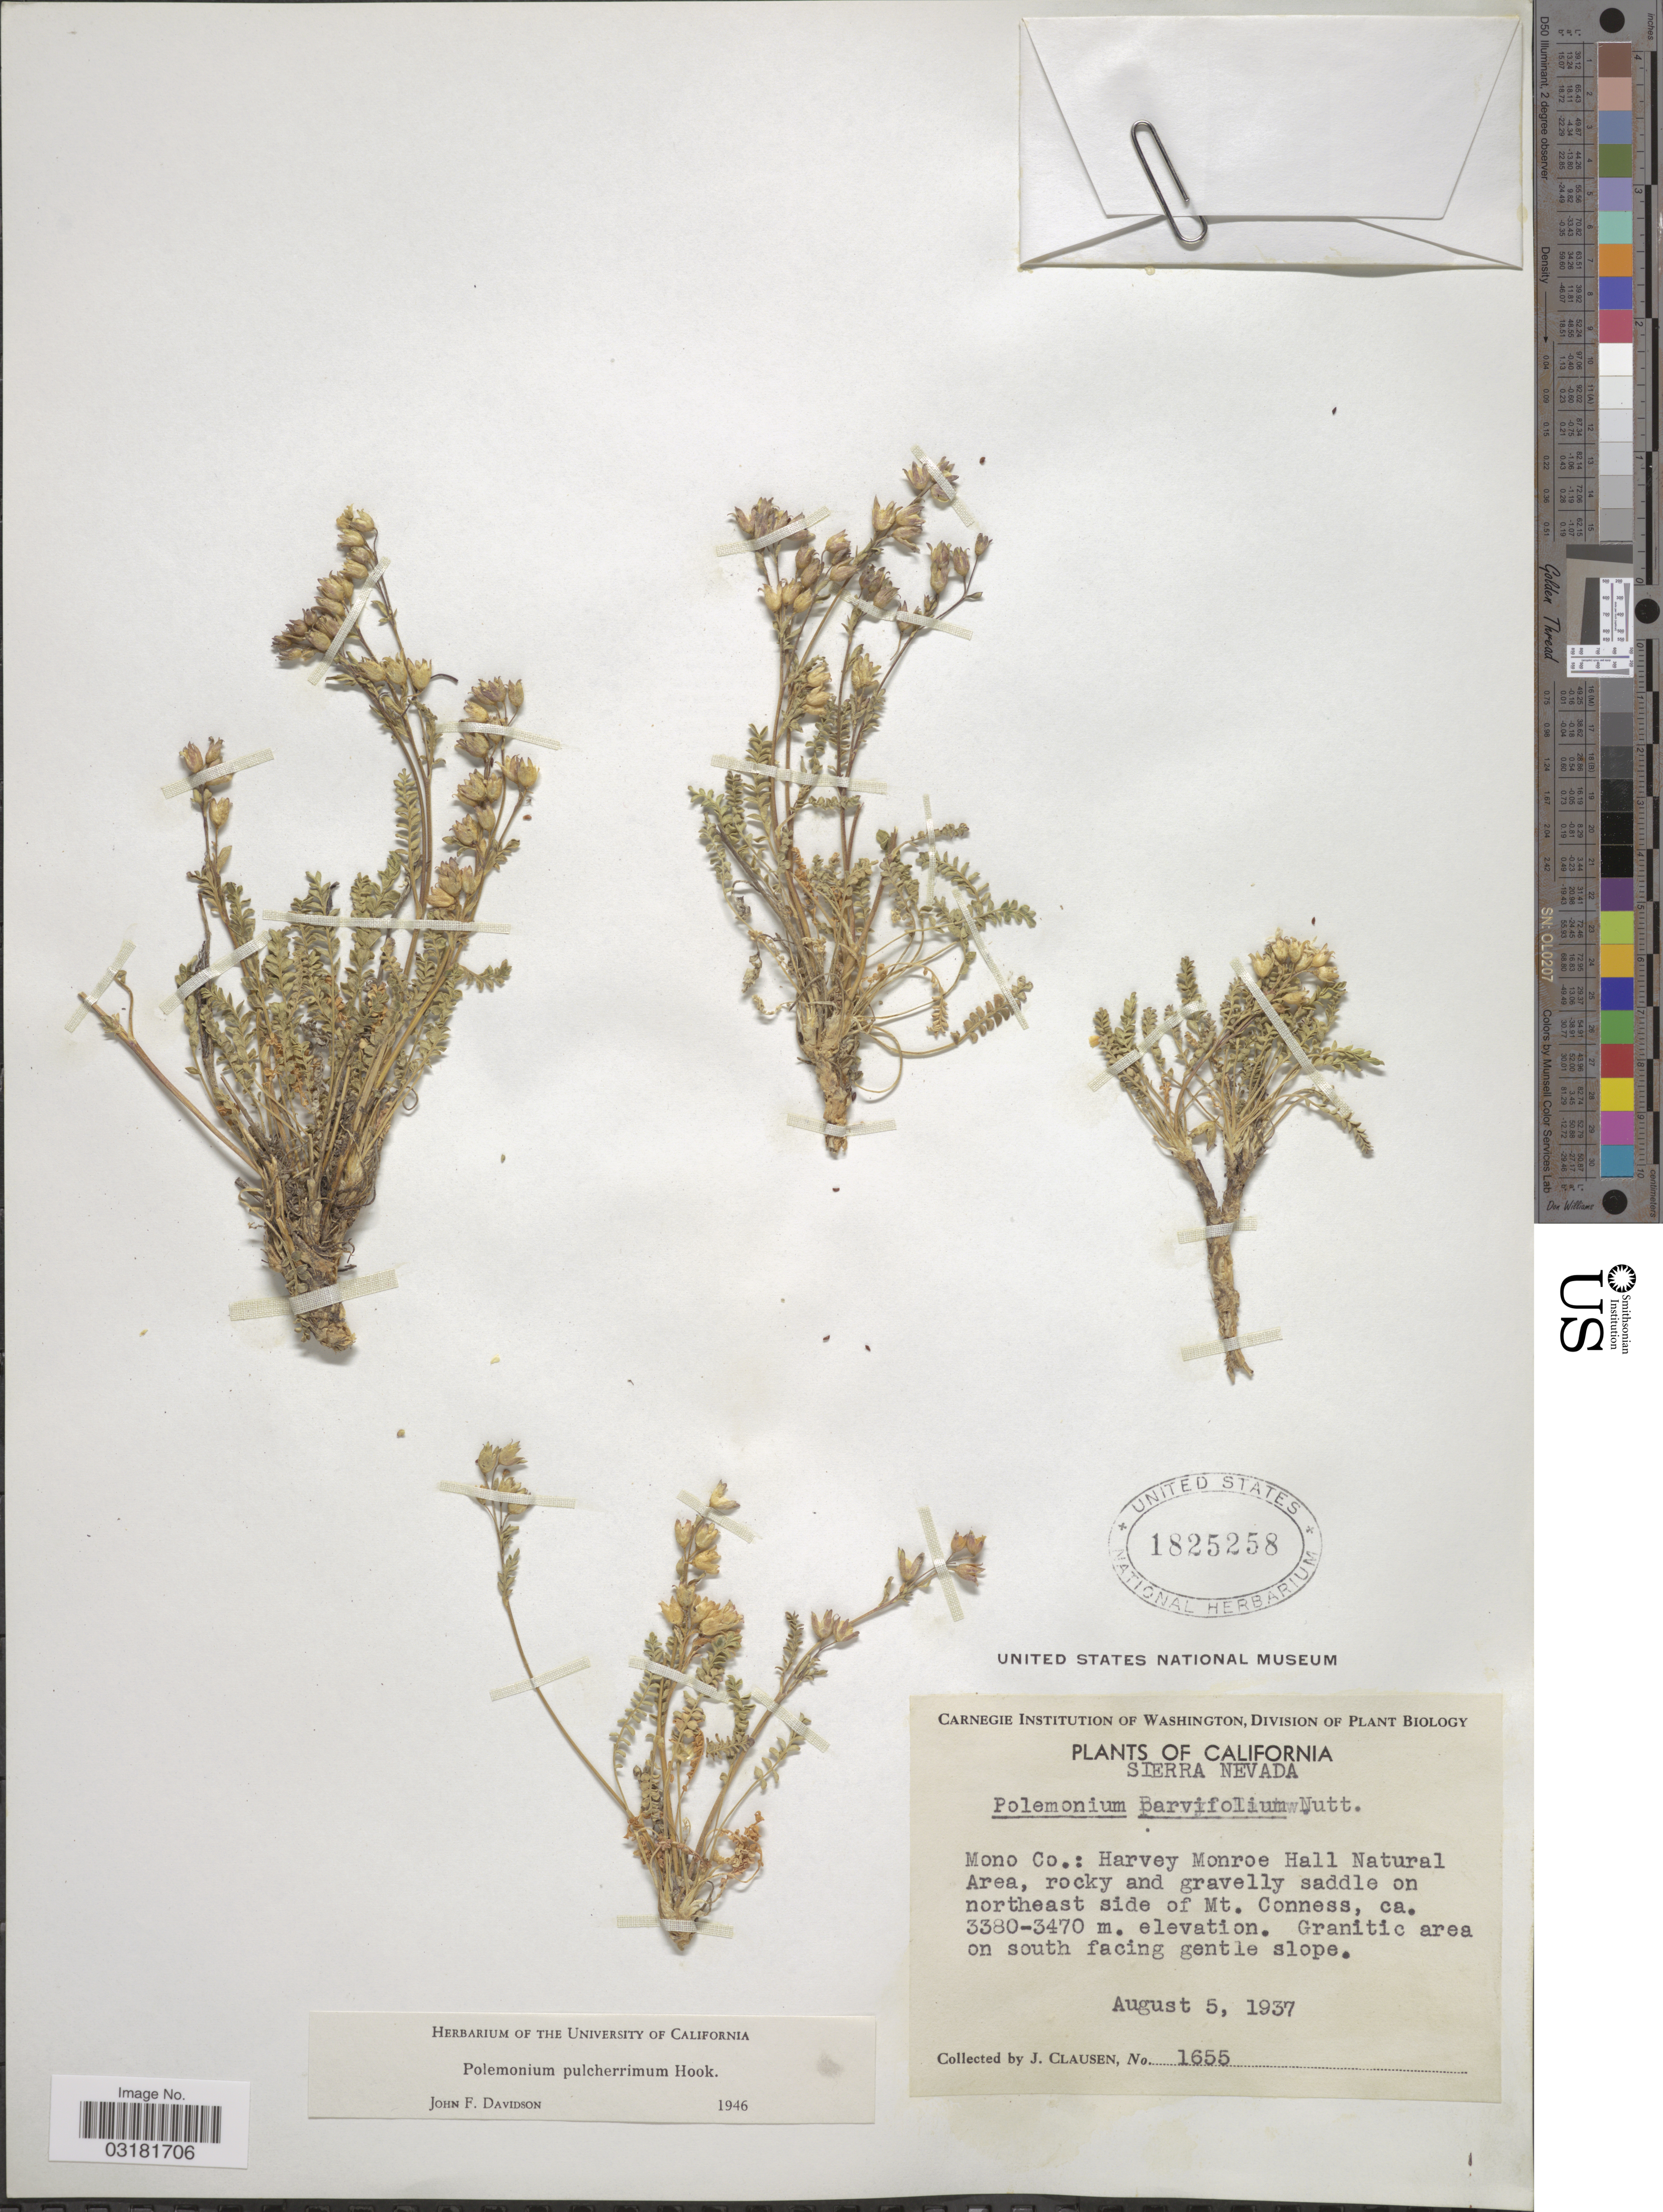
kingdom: Plantae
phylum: Tracheophyta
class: Magnoliopsida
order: Ericales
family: Polemoniaceae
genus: Polemonium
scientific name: Polemonium pulcherrimum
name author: Hook.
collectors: J. Clausen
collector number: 1655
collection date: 1937-08-05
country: United States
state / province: California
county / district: Mono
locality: Sierra Nevada. Mono Co.: Harvey Monroe Hall Natural Area, on northeast side of Mt. Conness.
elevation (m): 3380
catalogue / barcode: US 1825258